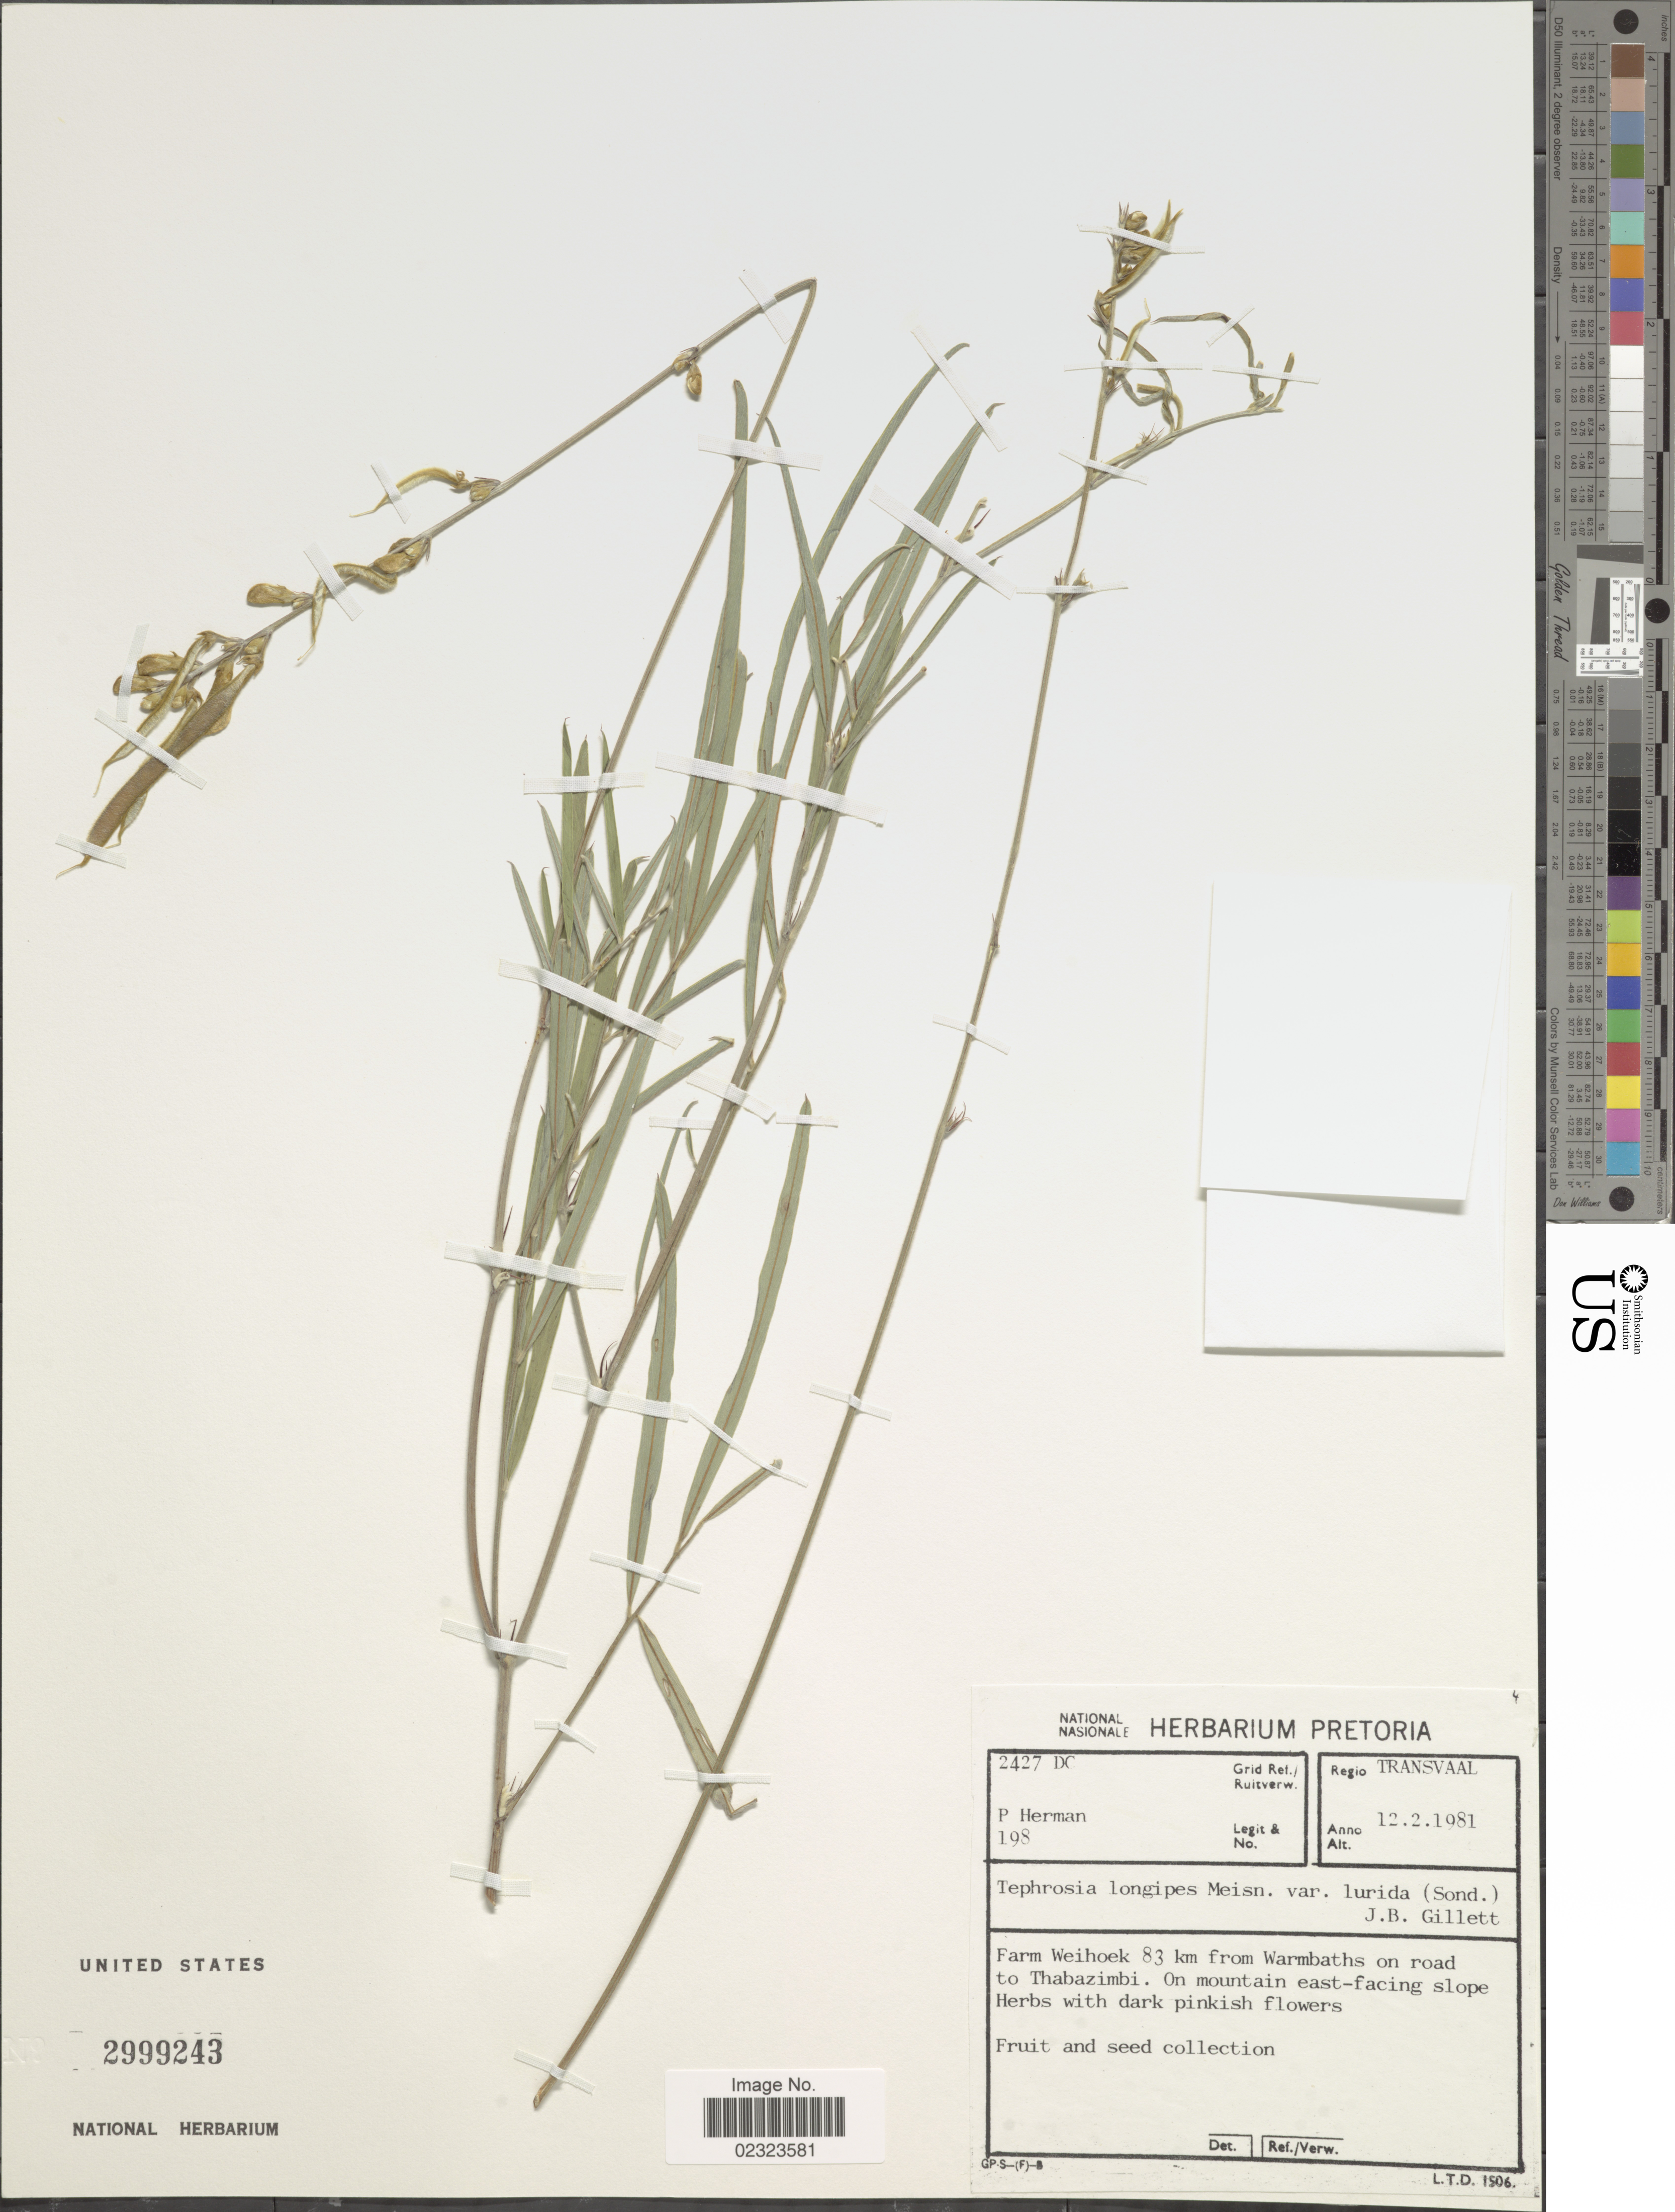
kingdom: Plantae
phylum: Tracheophyta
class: Magnoliopsida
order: Fabales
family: Fabaceae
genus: Tephrosia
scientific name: Tephrosia longipes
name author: Meisn.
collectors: P. Herman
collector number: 198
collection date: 1981-02-12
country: South Africa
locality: Regio Transvaal, Farm Weihoek 83 km from Warmbaths on road to Thabazimbi, on mountain east-facing slope.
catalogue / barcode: US 2999243